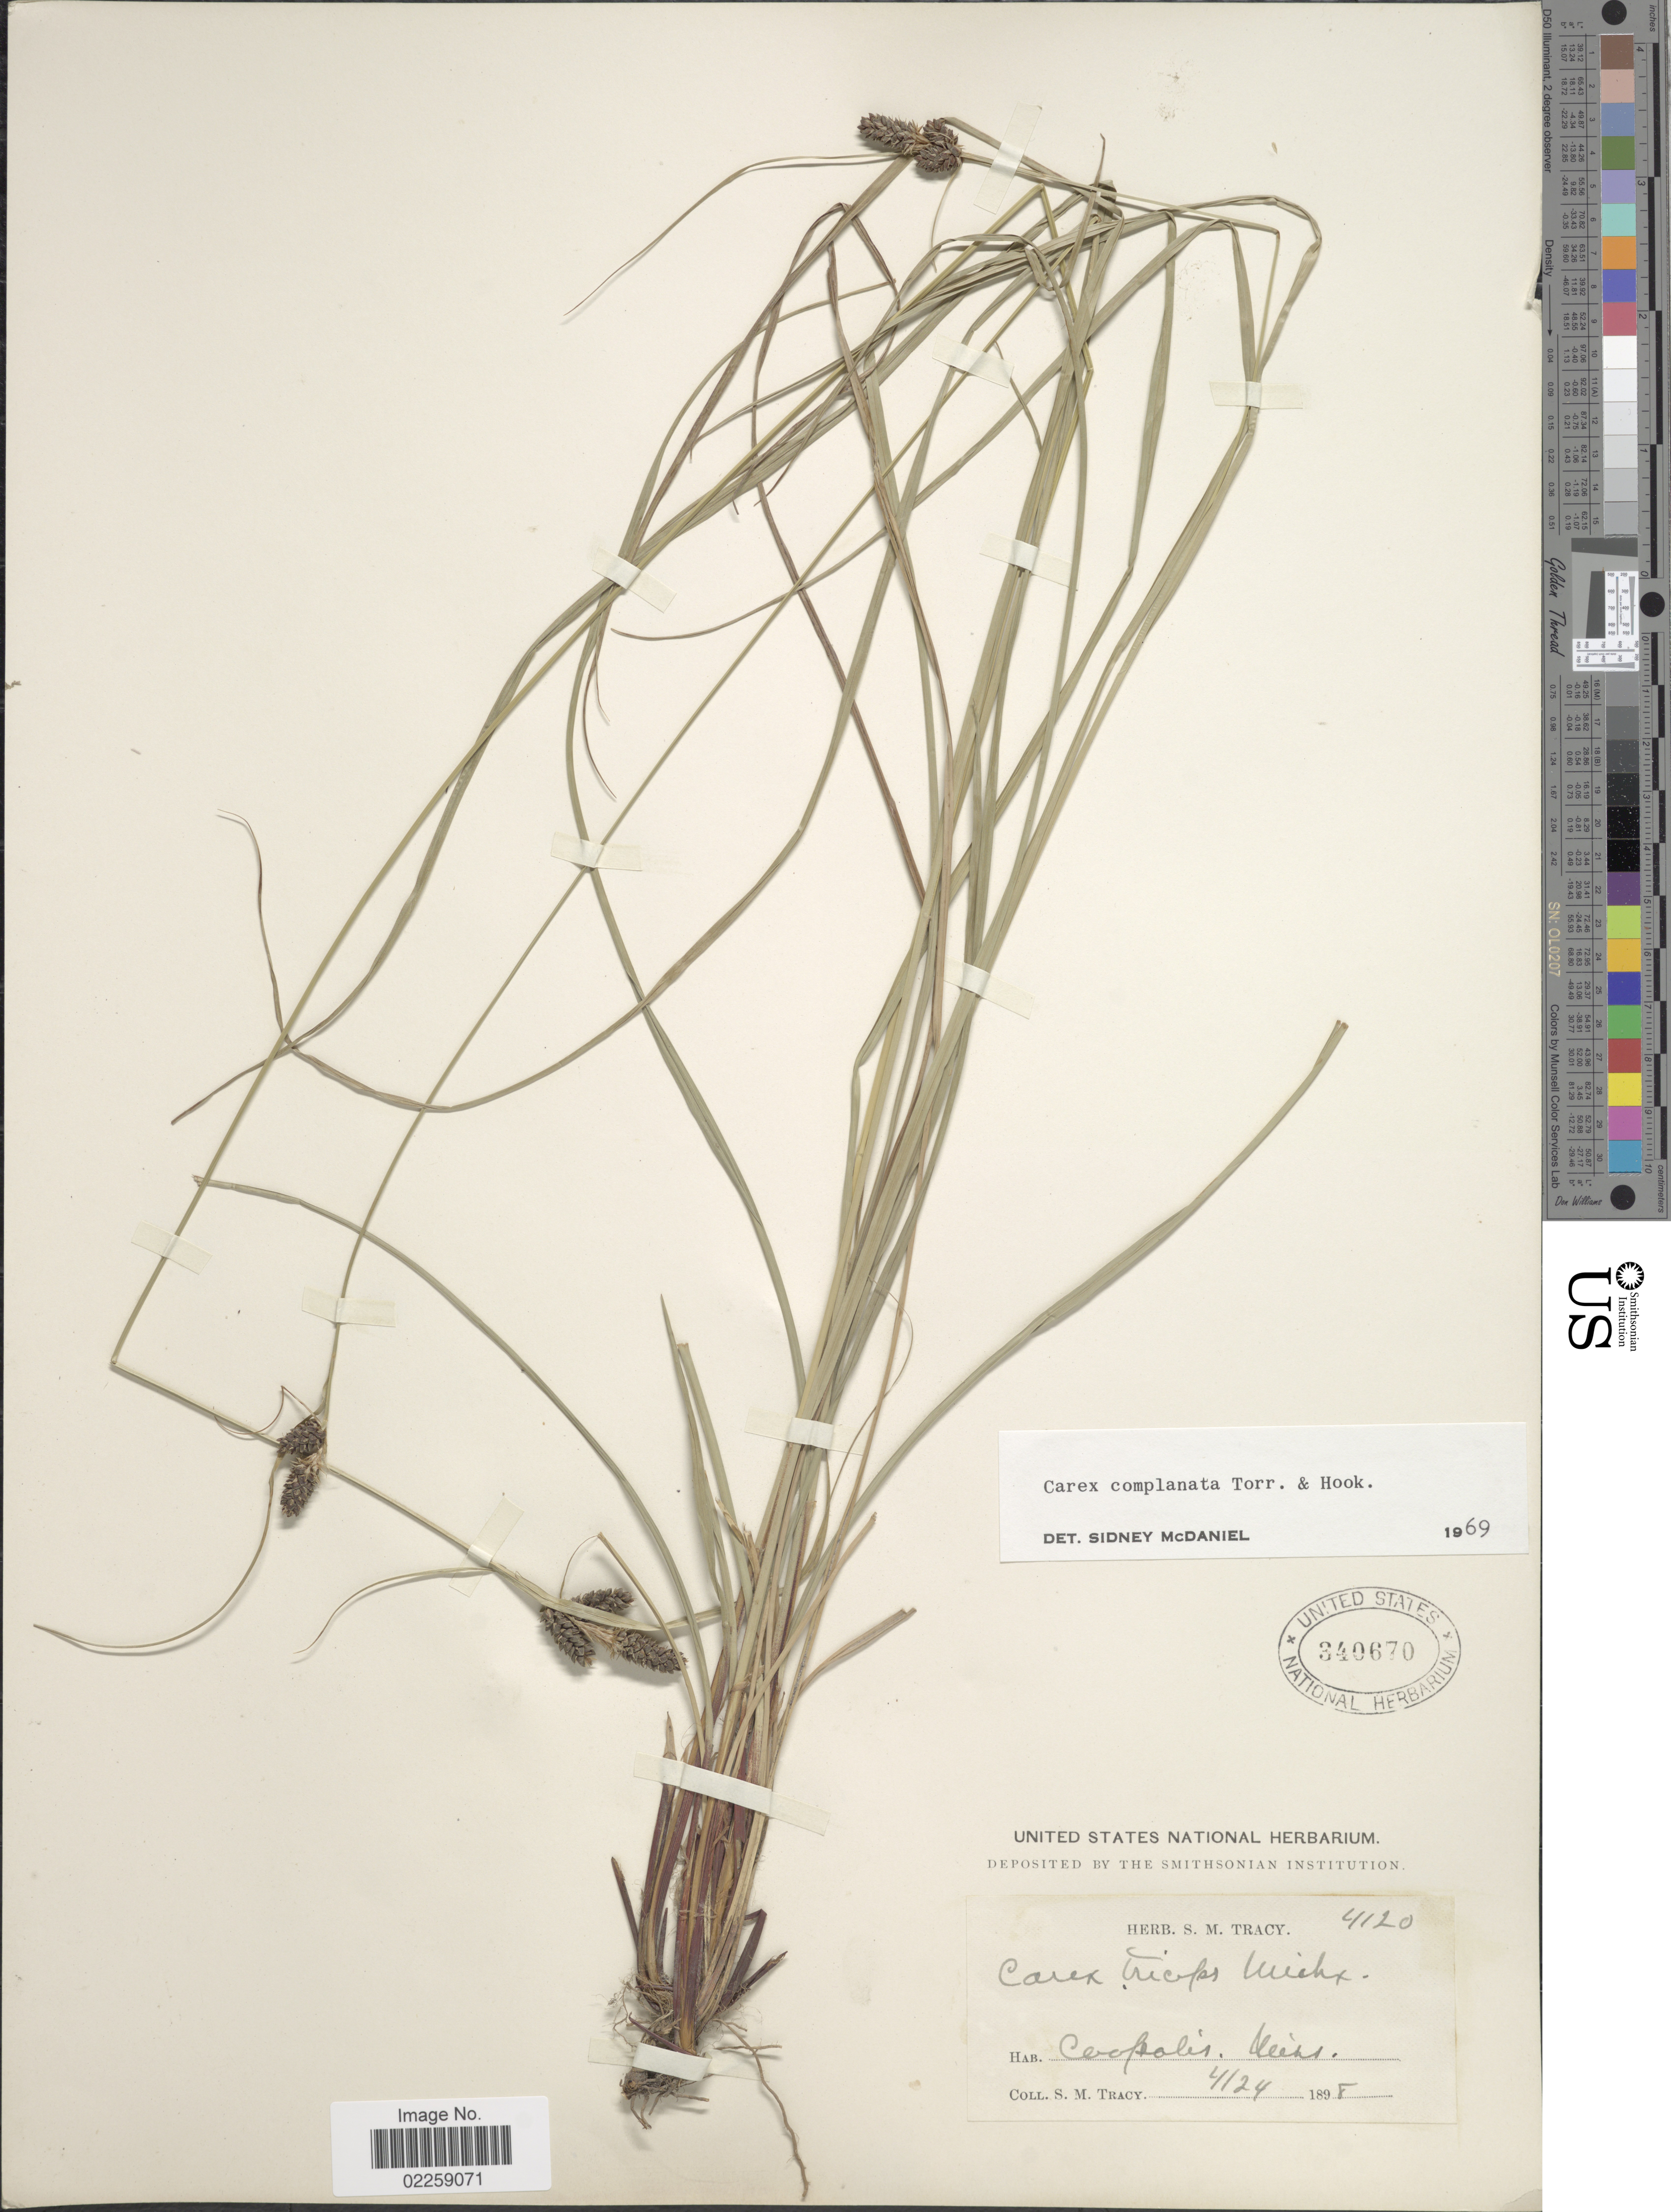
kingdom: Plantae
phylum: Tracheophyta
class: Liliopsida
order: Poales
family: Cyperaceae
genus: Carex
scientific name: Carex complanata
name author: Torr. & Hook.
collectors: S. M. Tracy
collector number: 4120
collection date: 1898-04-24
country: United States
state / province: Mississippi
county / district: Harrison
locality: Coopolis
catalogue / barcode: US 340670